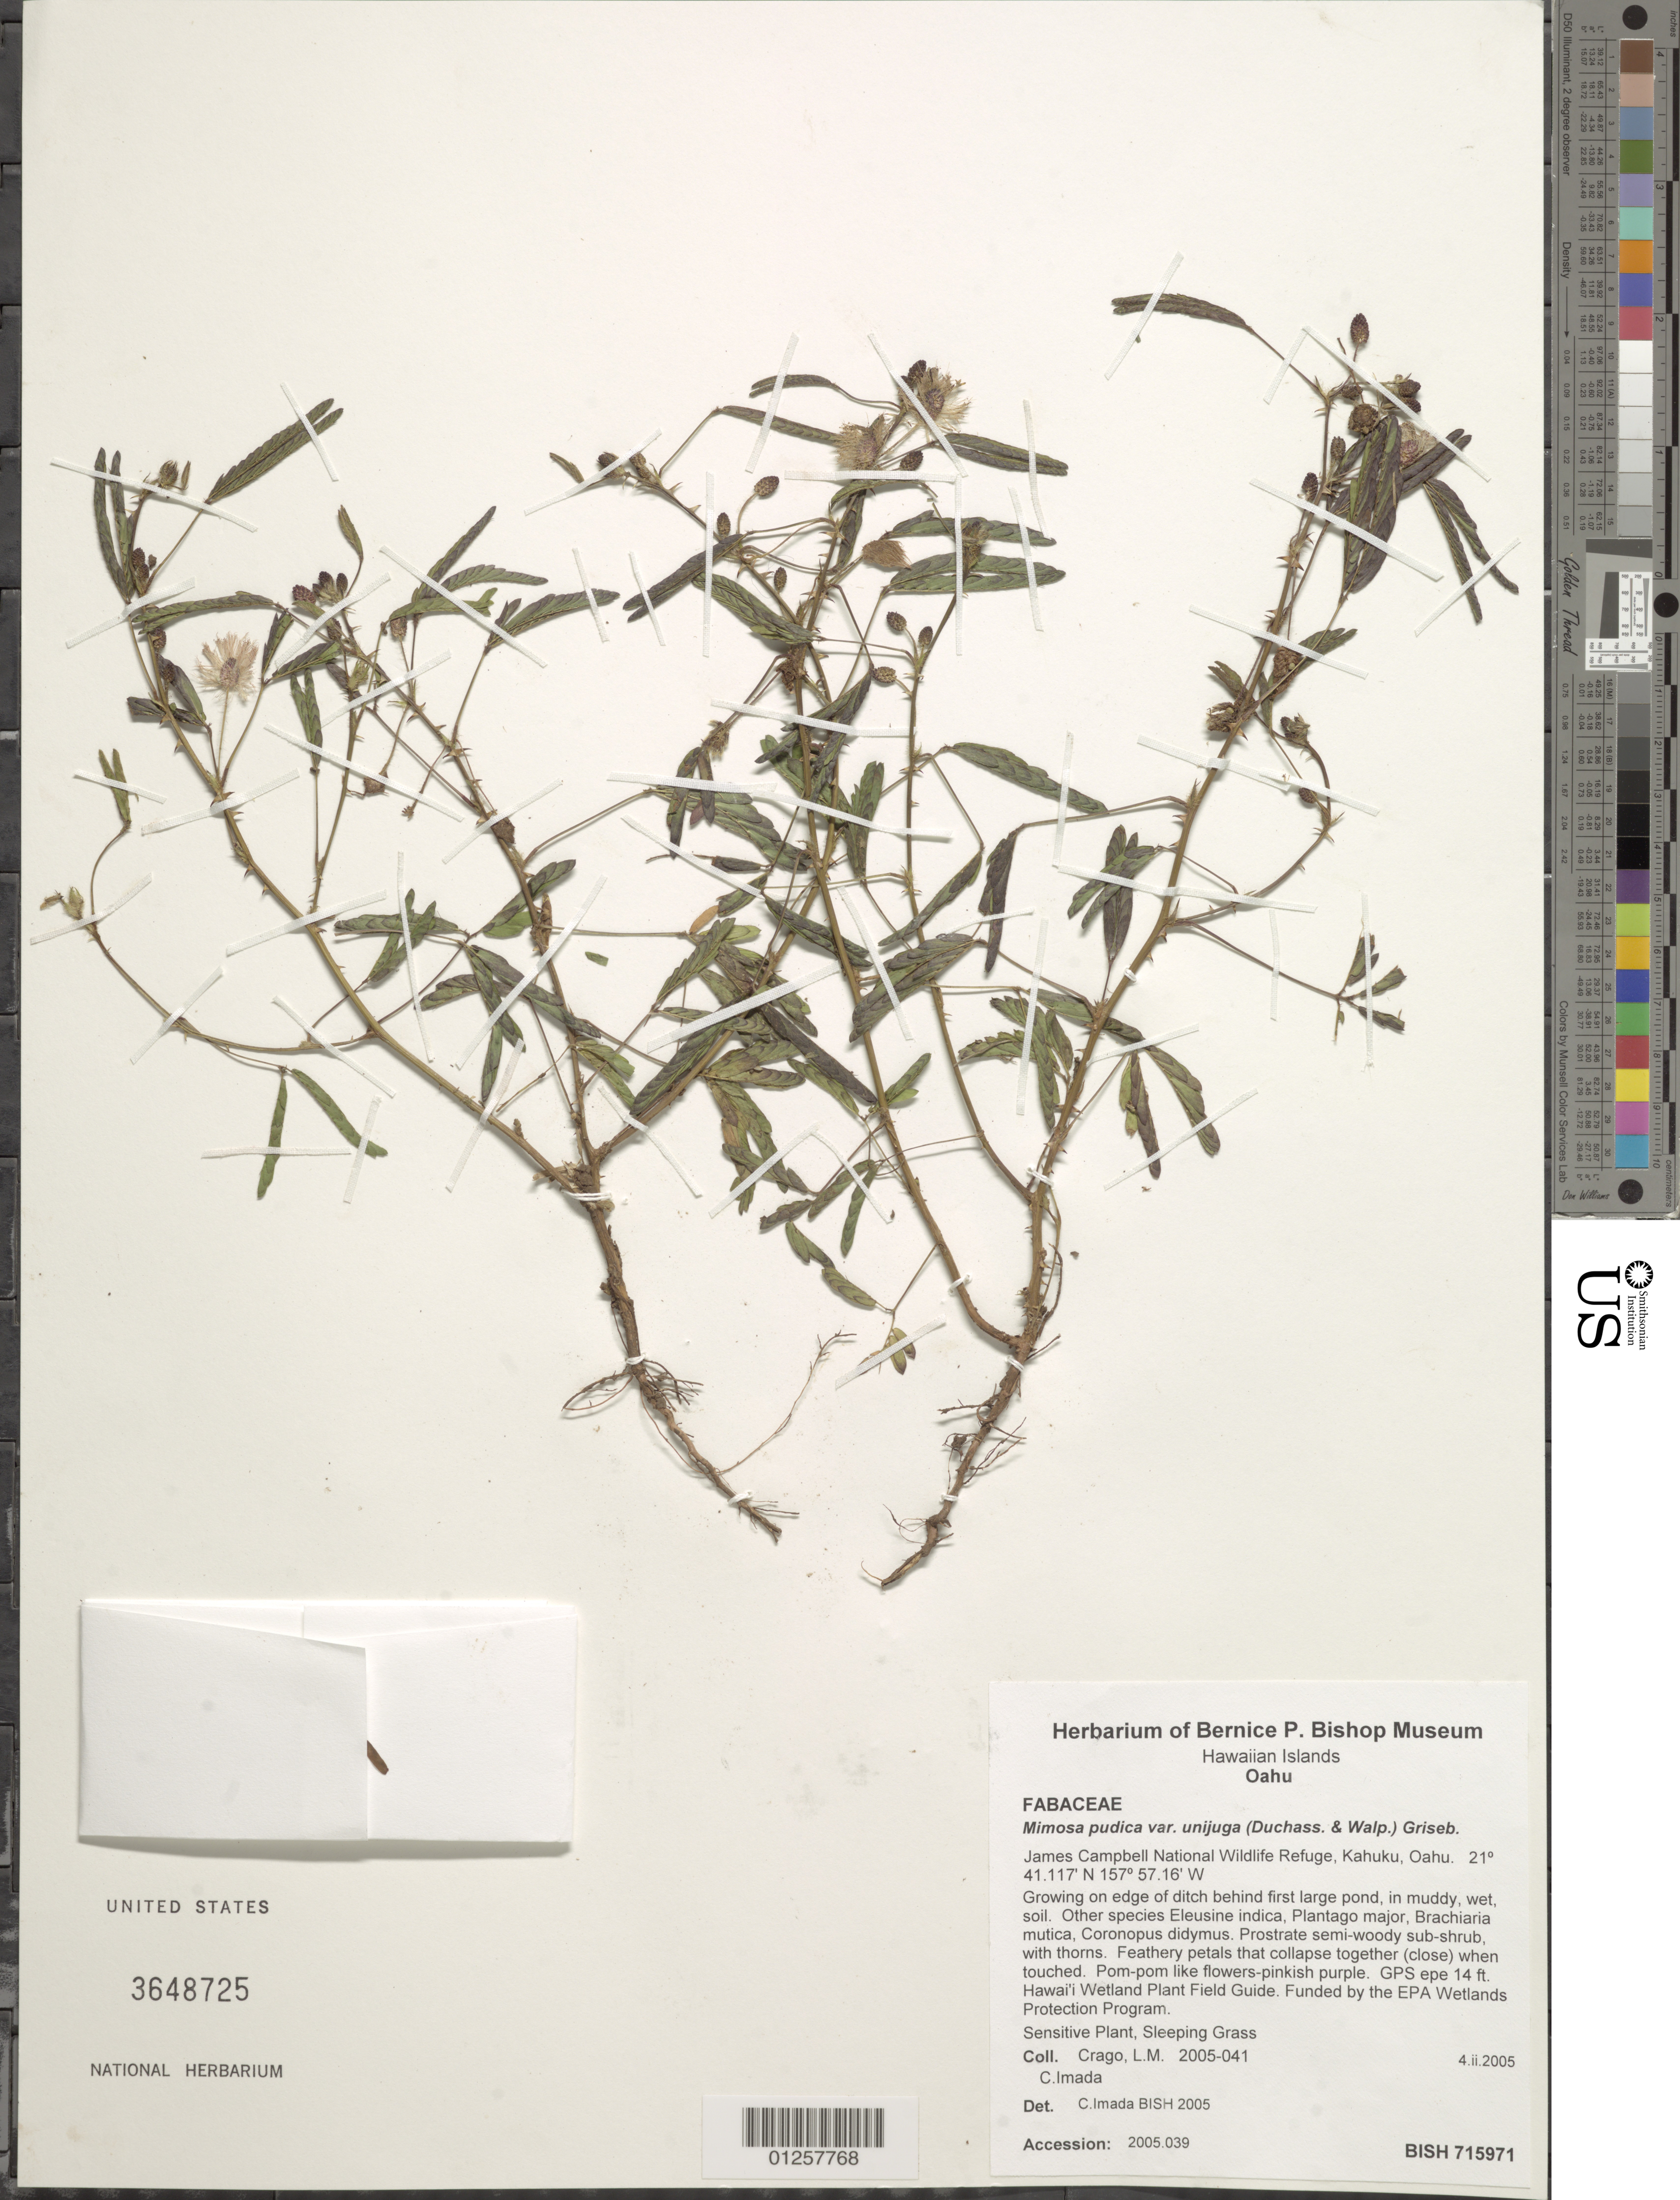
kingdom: Plantae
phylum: Tracheophyta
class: Magnoliopsida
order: Fabales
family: Fabaceae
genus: Mimosa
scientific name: Mimosa pudica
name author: L.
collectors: L. Crago & C. Imada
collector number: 2005-041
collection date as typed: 4.ii.2005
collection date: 2005-02-04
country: United States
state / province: Hawaii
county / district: Honolulu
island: Oahu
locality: Kahuku, James Campbell National Wildlife Refuge.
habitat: Growing on edge of ditch behind forest large pond, in muddy, wet soil.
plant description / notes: Accession: 2005.039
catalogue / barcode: US 3648725